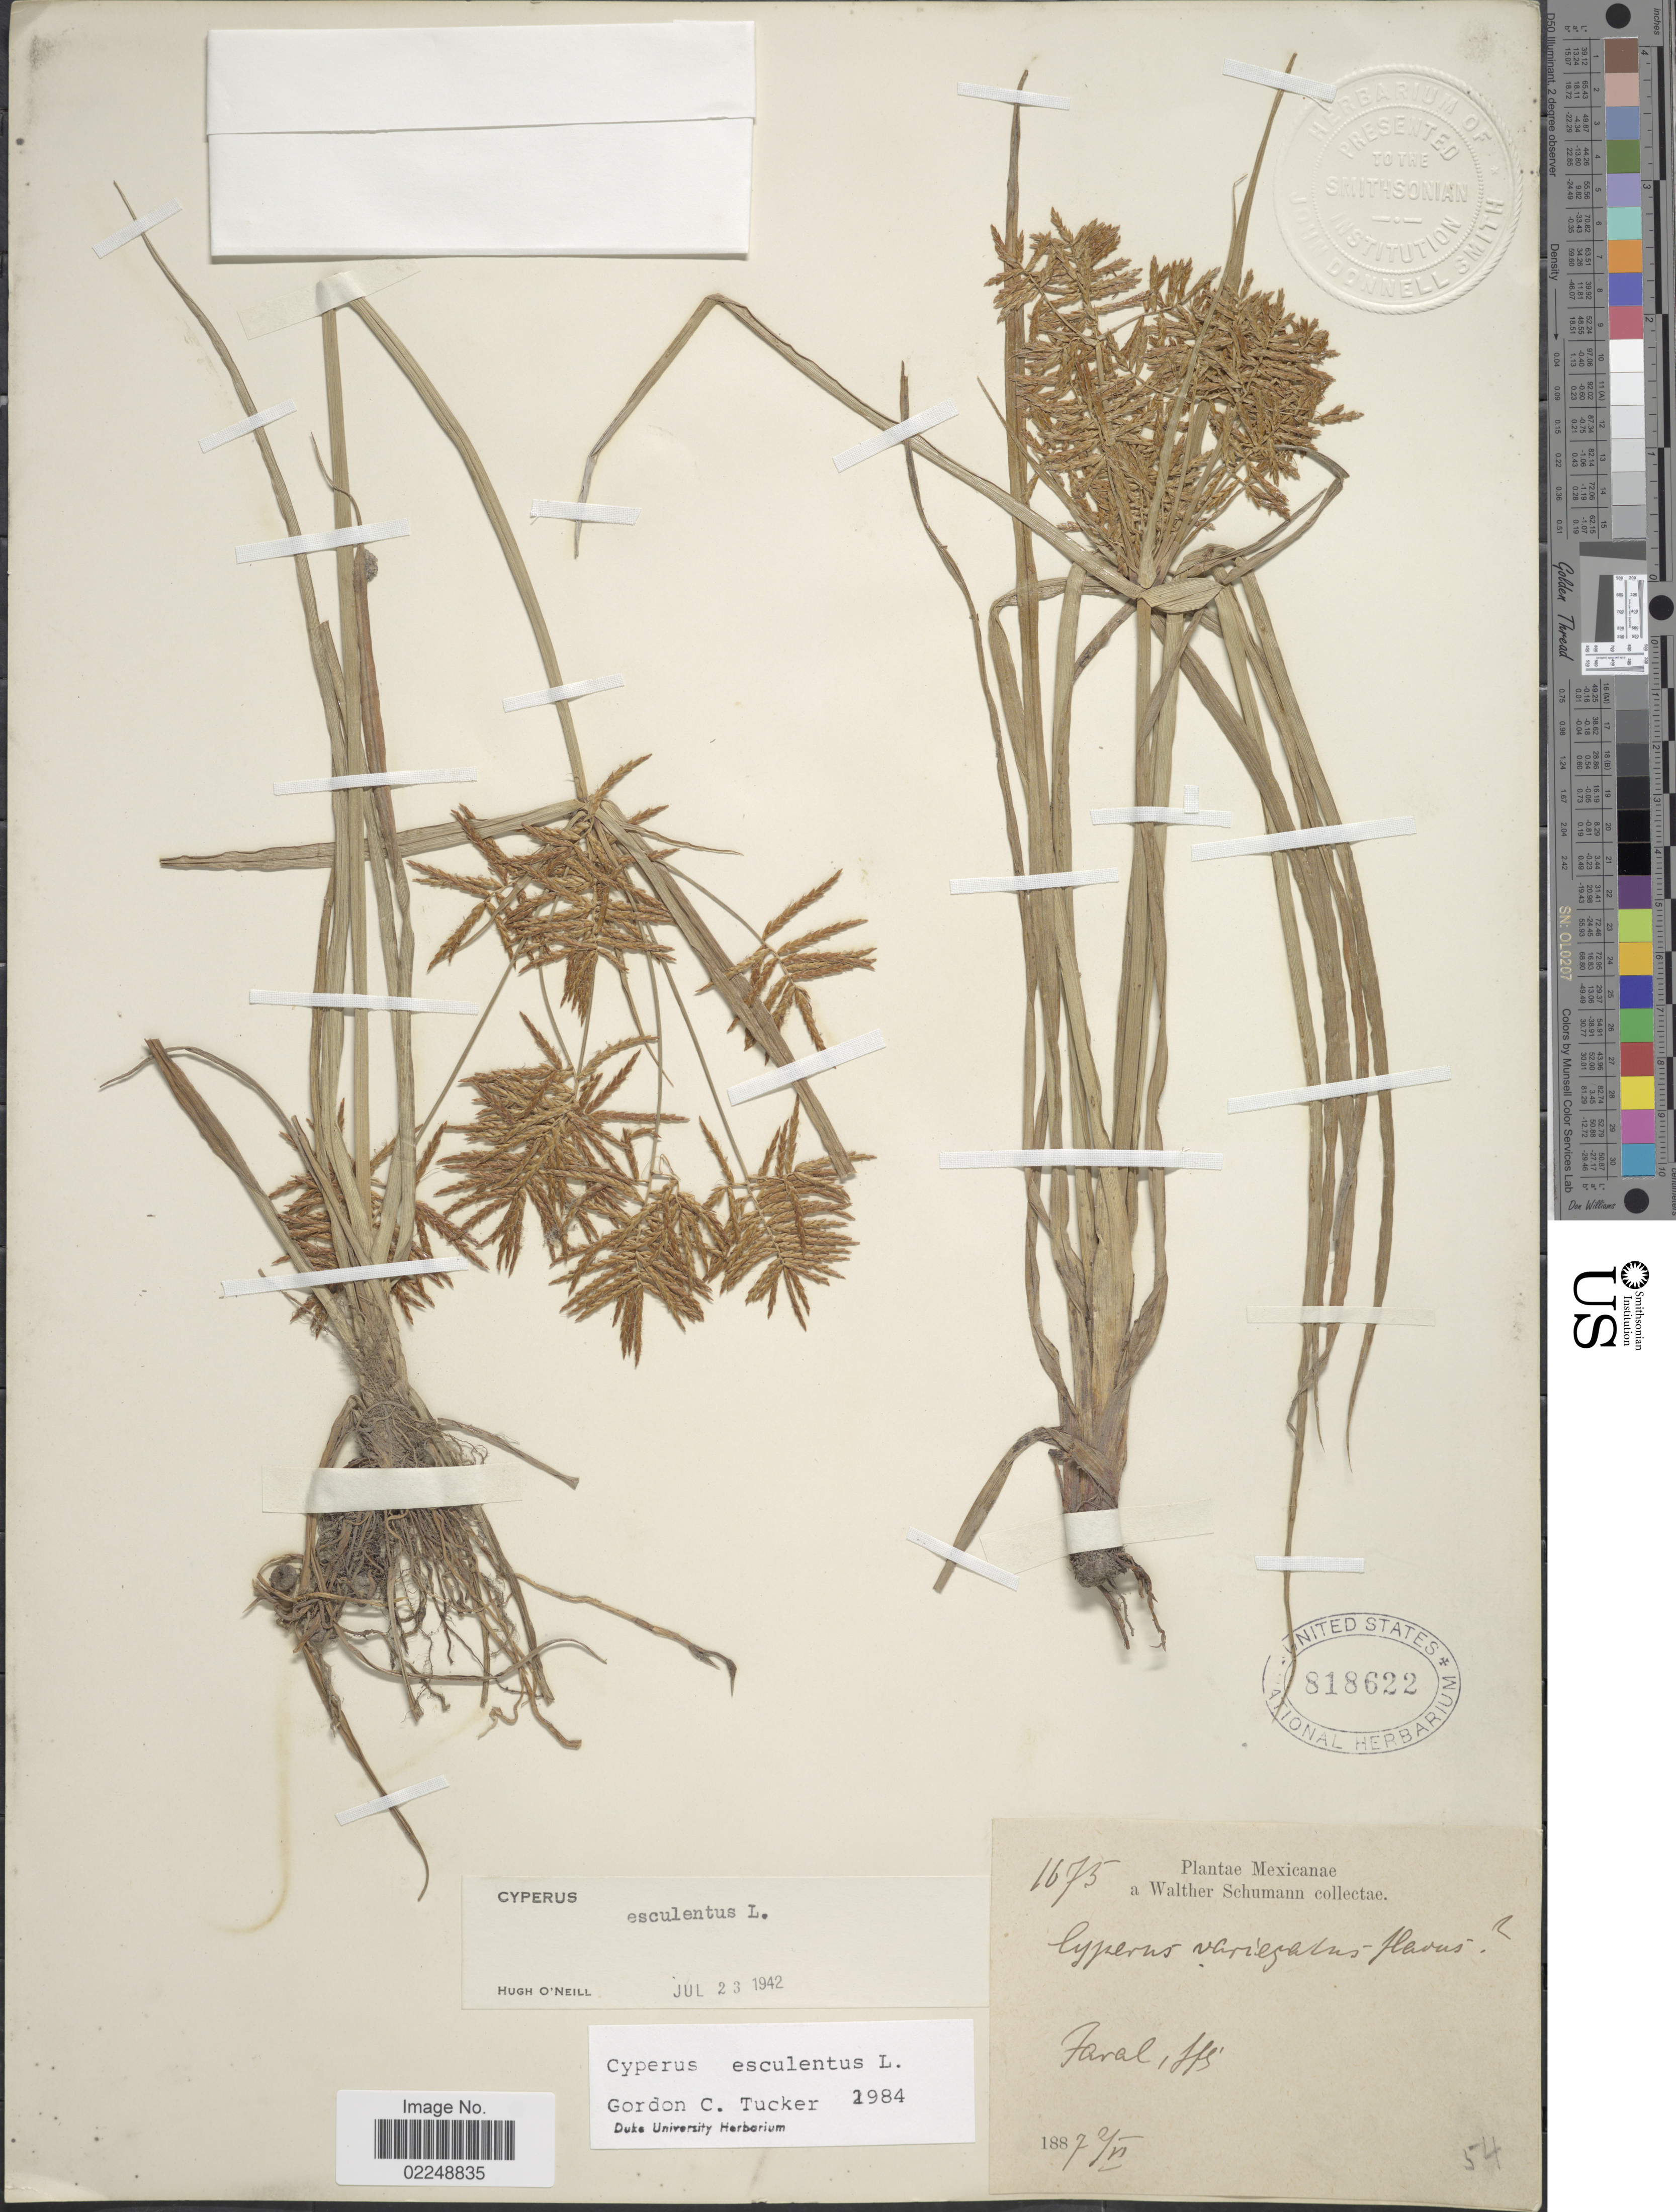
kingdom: Plantae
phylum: Tracheophyta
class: Liliopsida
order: Poales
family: Cyperaceae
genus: Cyperus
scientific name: Cyperus esculentus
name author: L.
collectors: W. Schumann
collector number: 1675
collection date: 1887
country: Mexico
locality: Faral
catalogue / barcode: US 818622